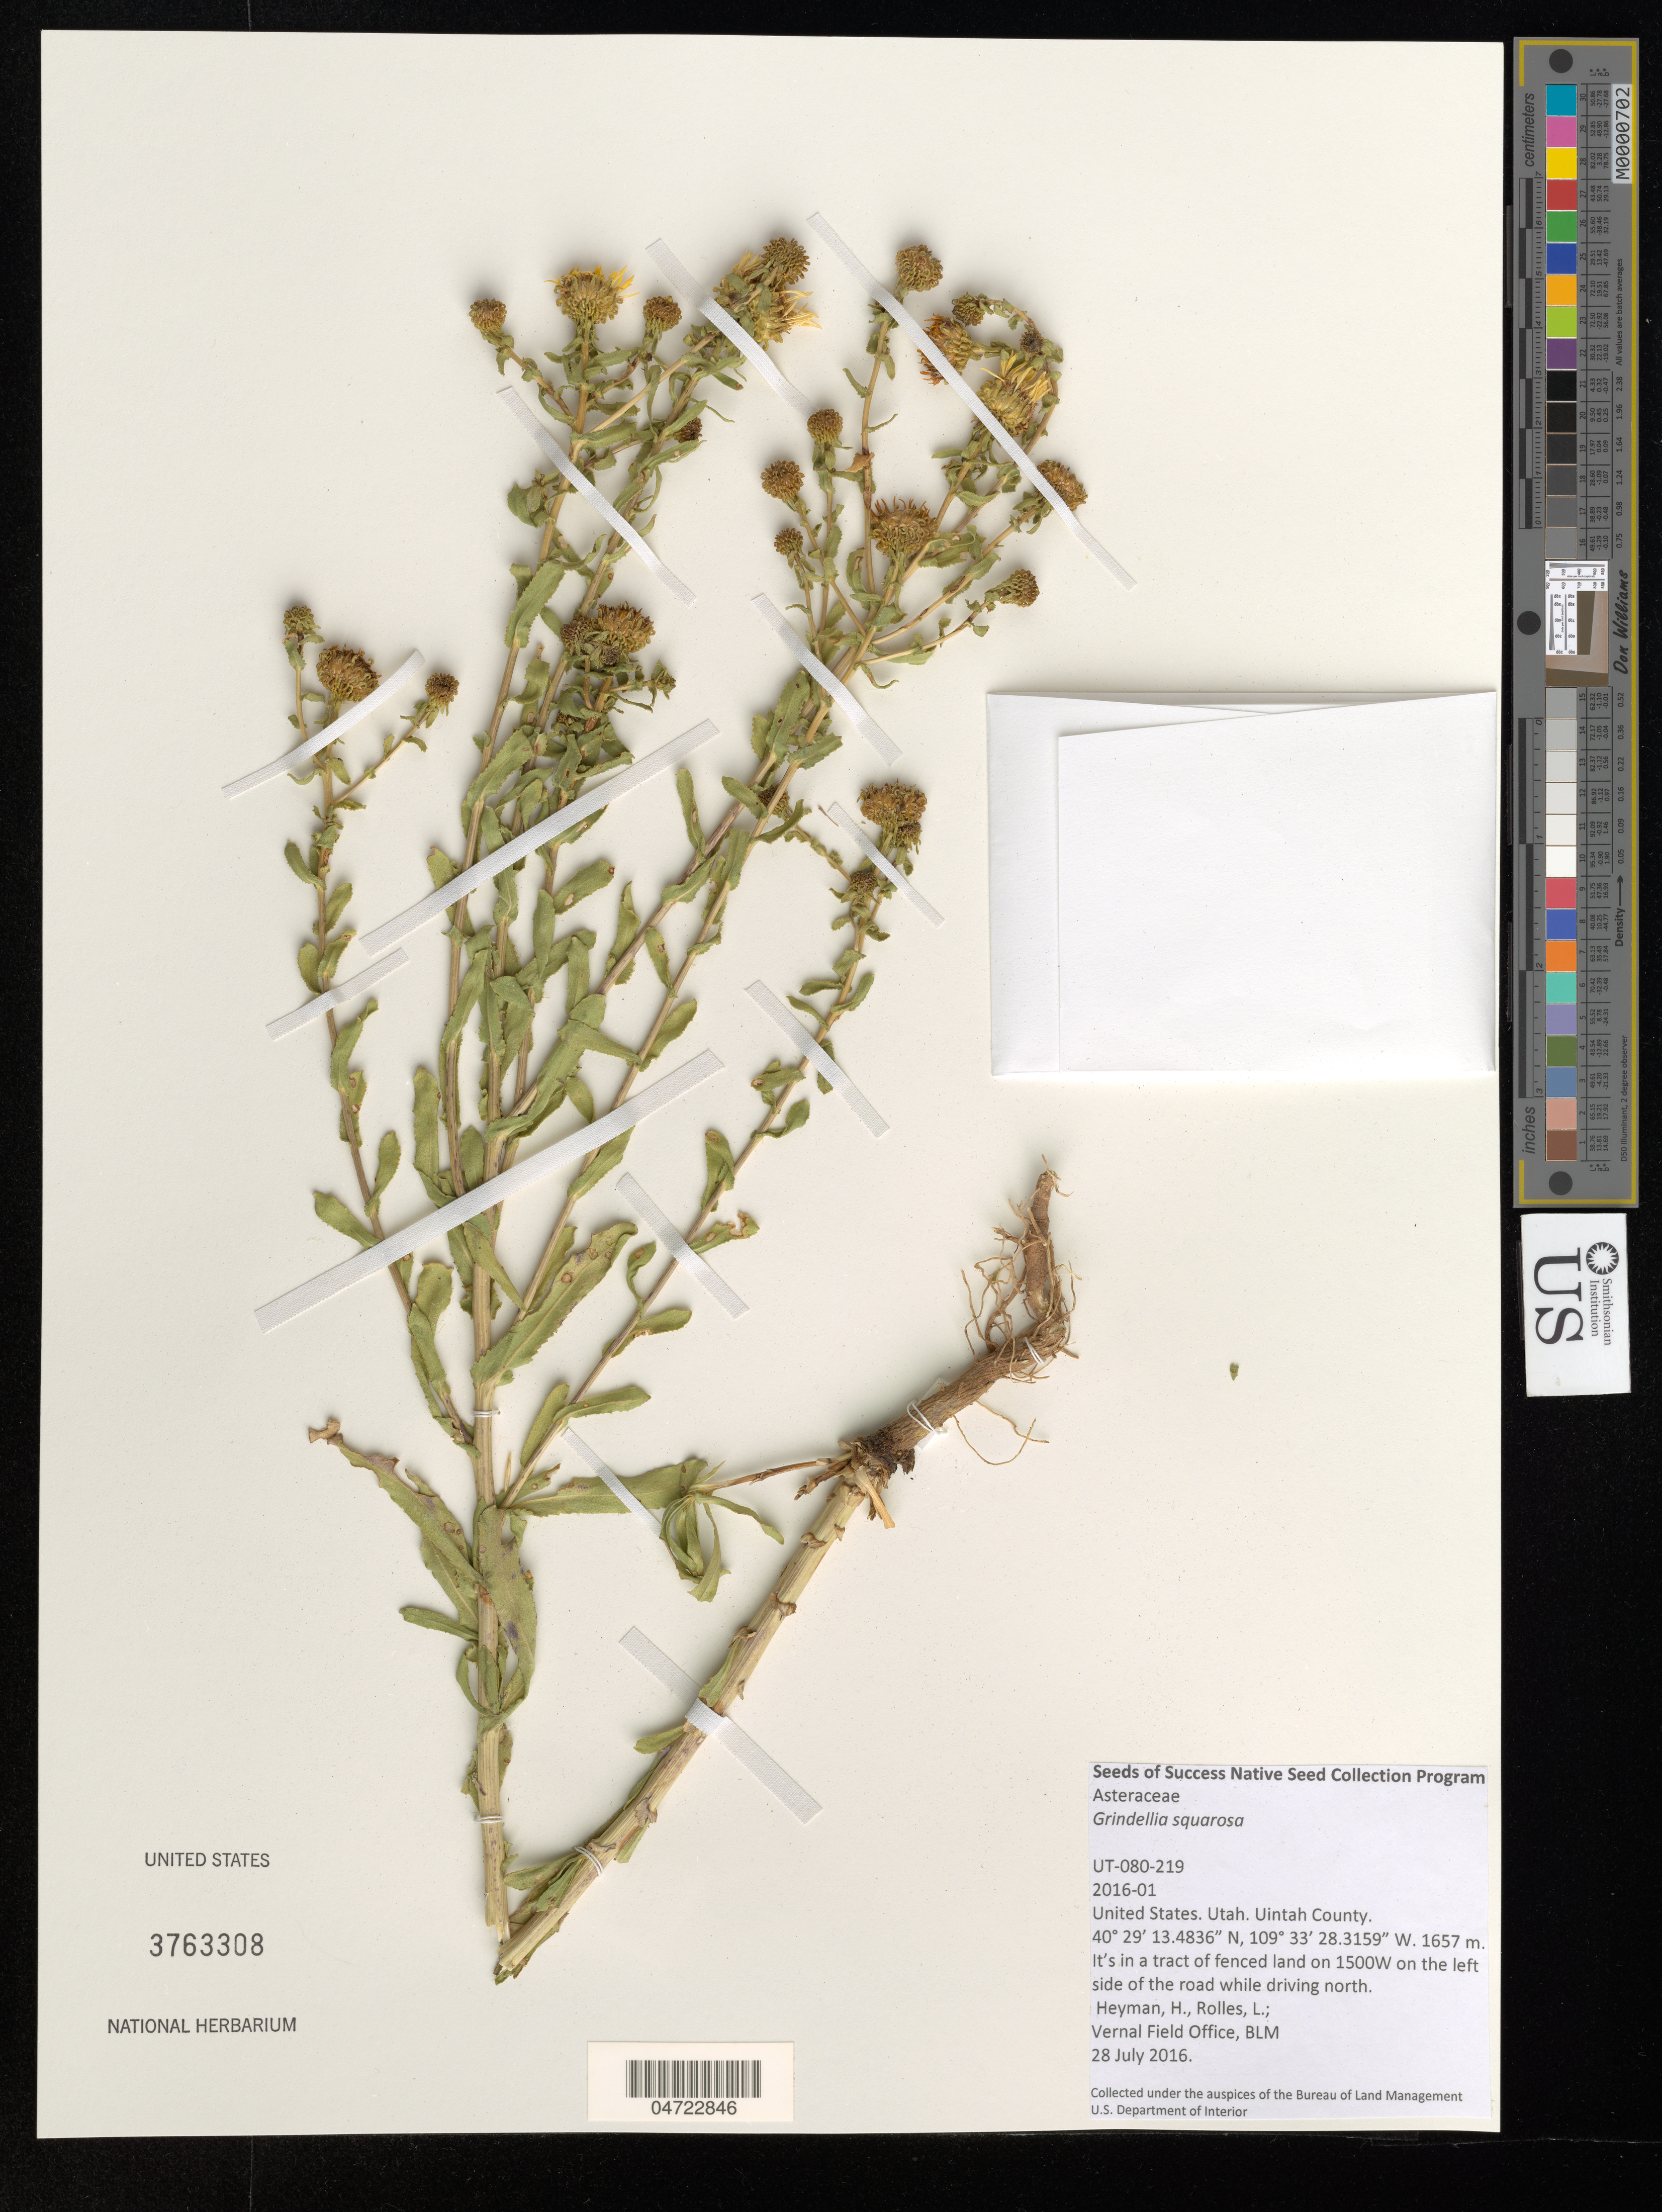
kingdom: Plantae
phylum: Tracheophyta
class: Magnoliopsida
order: Asterales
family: Asteraceae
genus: Grindelia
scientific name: Grindelia squarrosa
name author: (Pursh) Dunal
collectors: H. Heyman & L. Rolles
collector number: UT-080-219/2016-01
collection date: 2016-07-28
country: United States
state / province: Utah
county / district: Uintah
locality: Uintah County. It's in a tract of fenced land on 1500W on the left side of the road while driving north.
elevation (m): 1657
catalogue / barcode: US 3763308